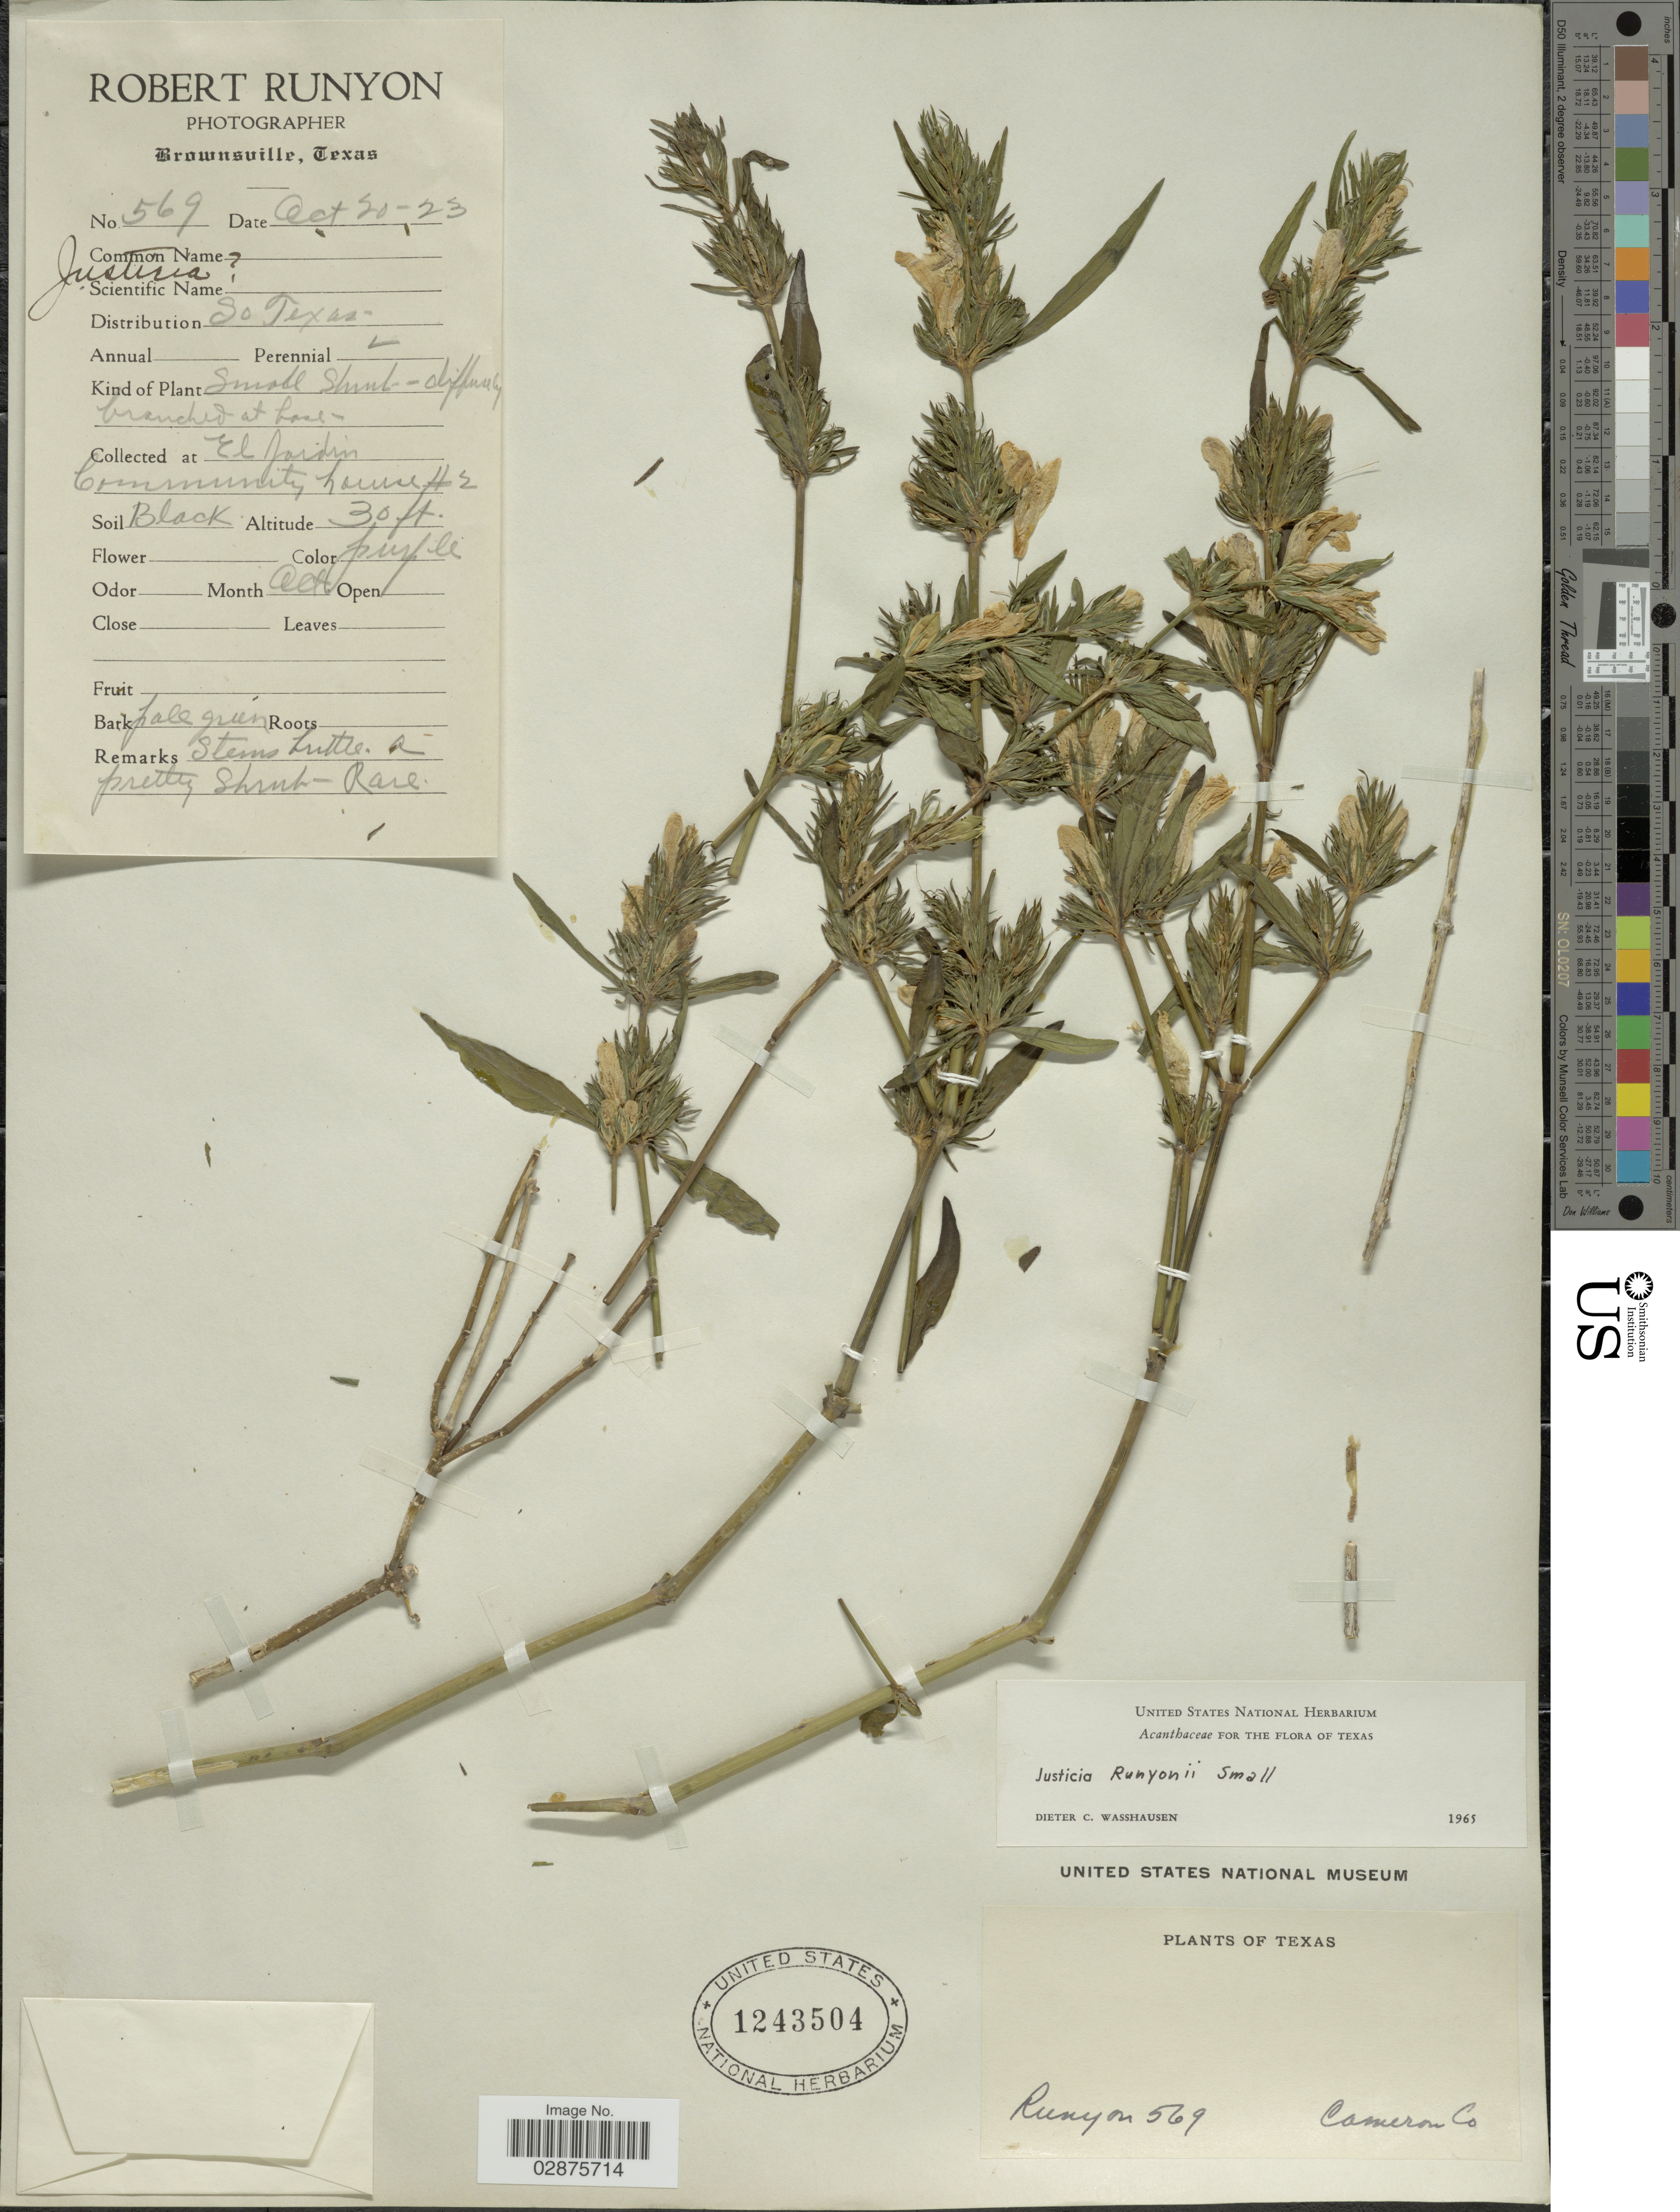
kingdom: Plantae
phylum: Tracheophyta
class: Magnoliopsida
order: Lamiales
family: Acanthaceae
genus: Justicia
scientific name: Justicia runyonii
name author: Small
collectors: R. Runyon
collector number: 569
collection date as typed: Transcribed d/m/y: 20/10/23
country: United States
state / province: Texas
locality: El Jardin Community house #2. Cameron Co.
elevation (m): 9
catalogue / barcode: US 1243504